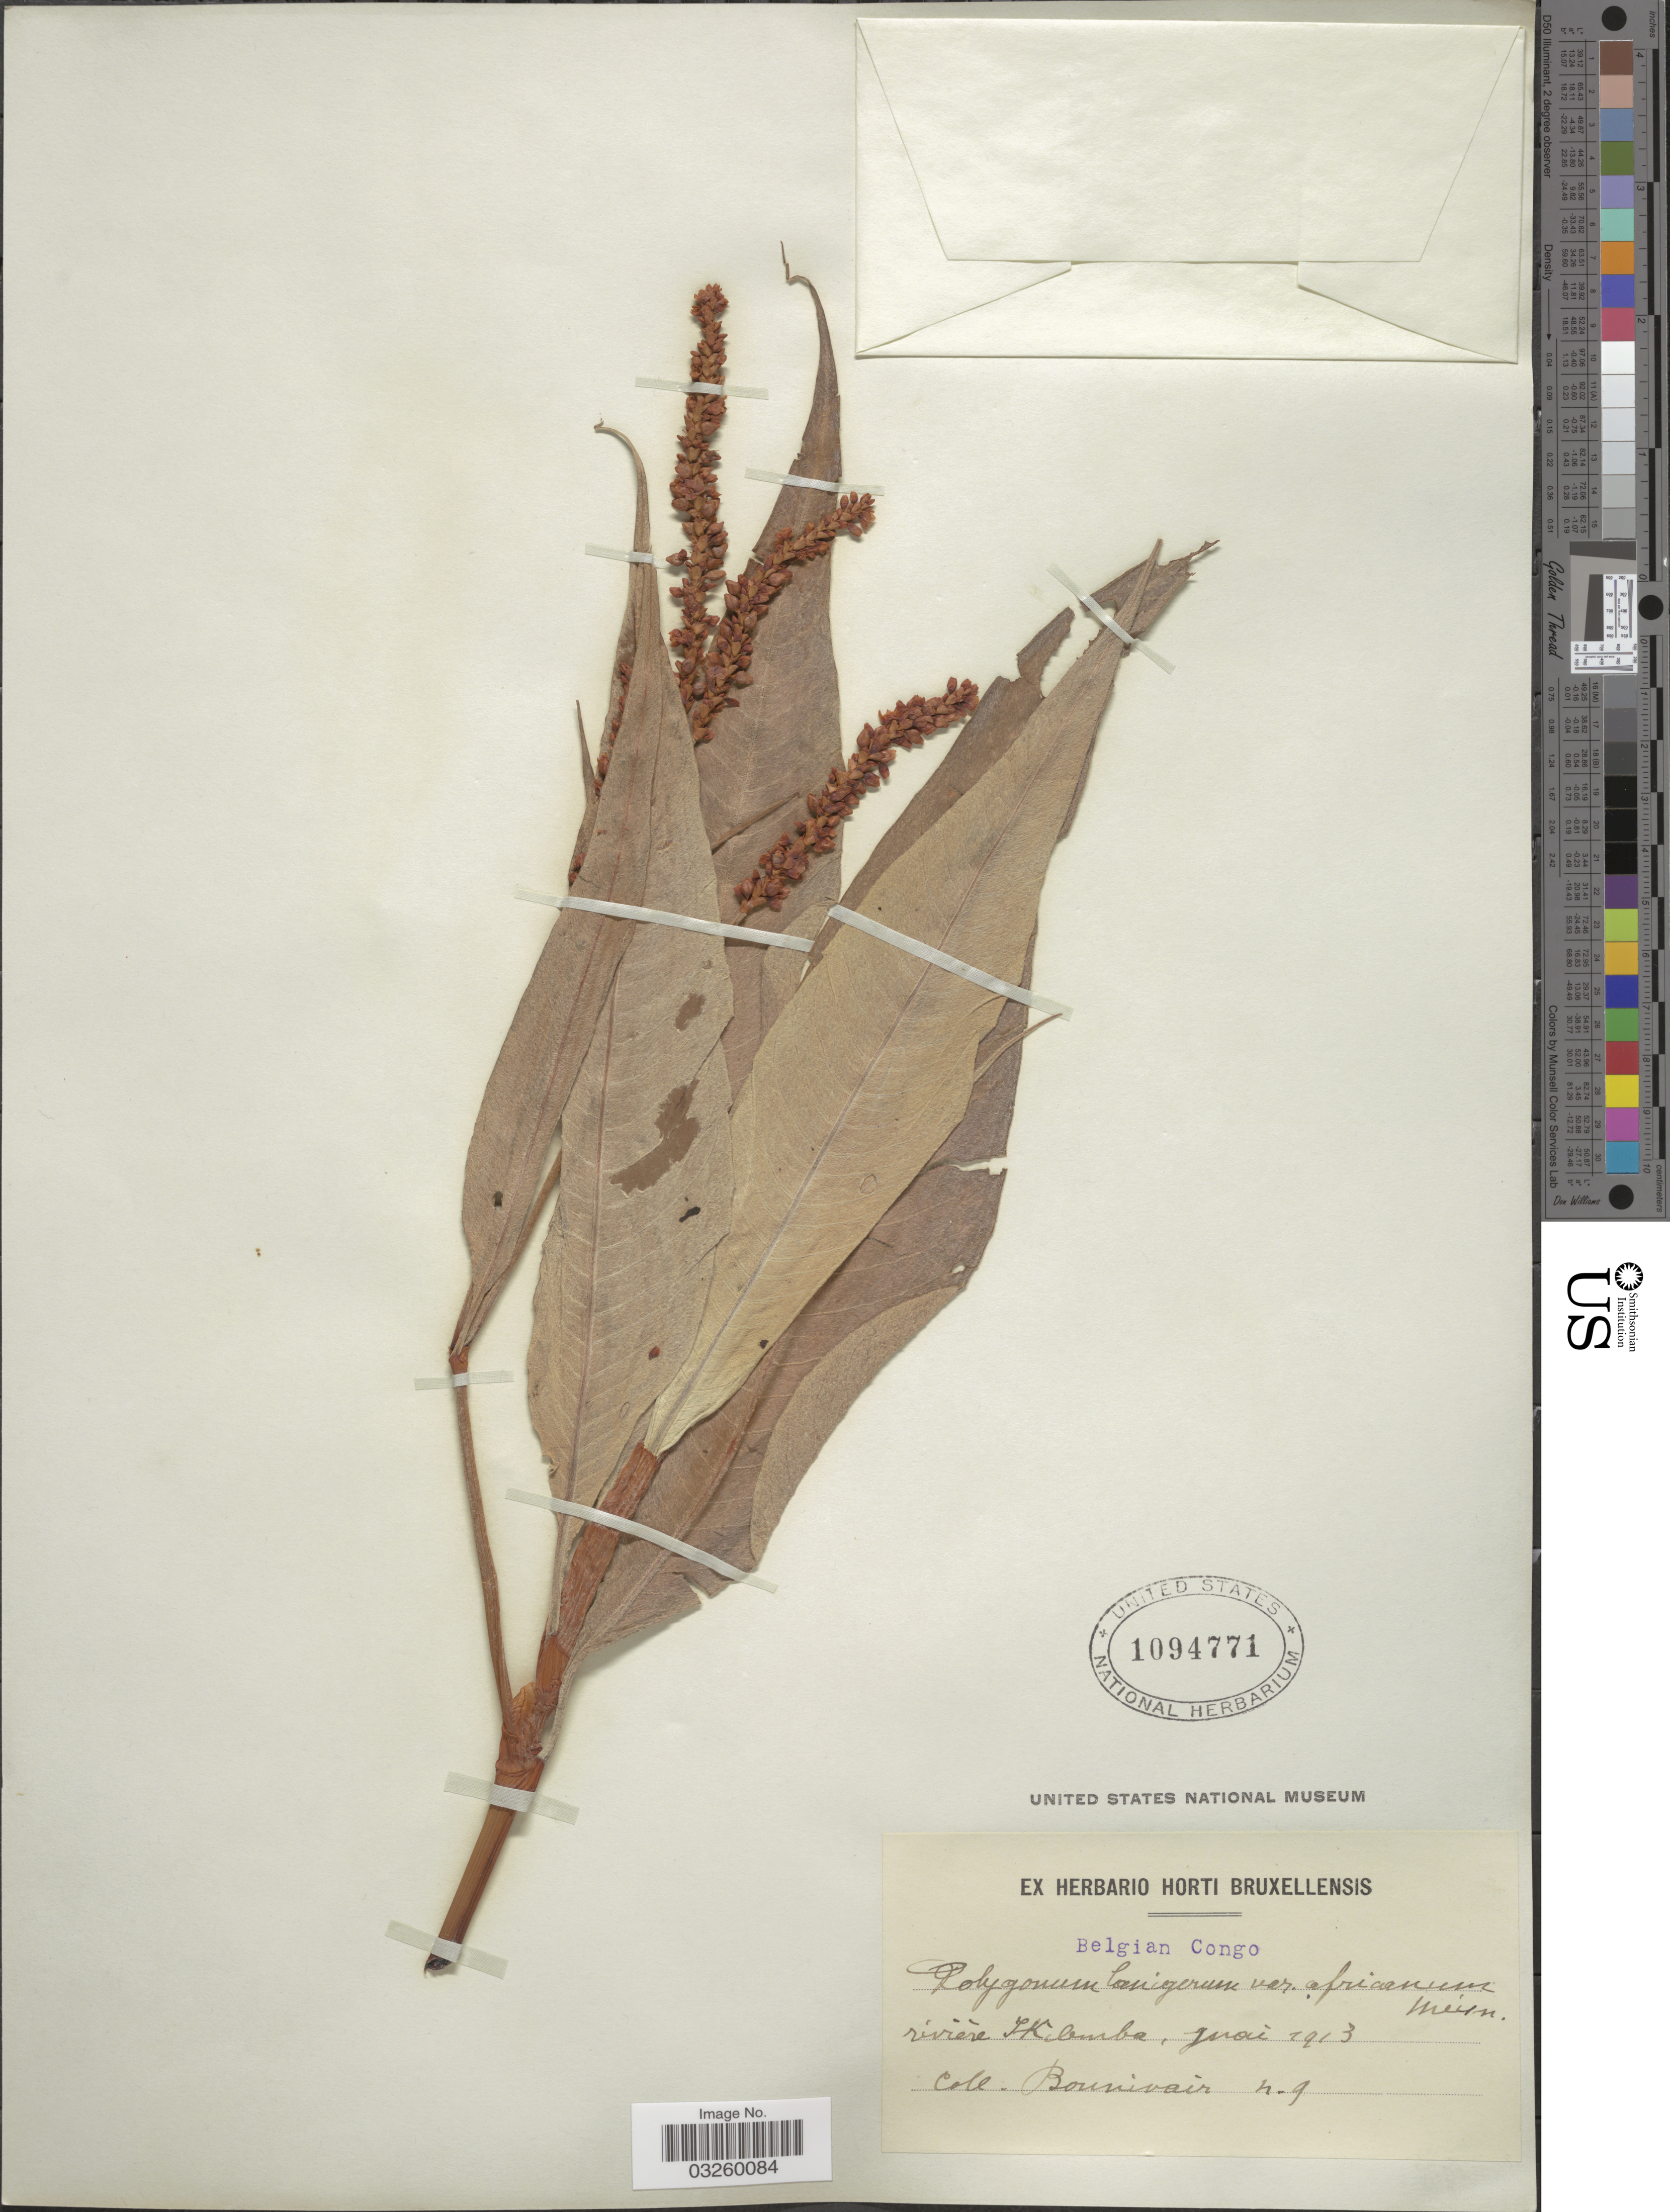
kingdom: Plantae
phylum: Tracheophyta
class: Magnoliopsida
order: Caryophyllales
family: Polygonaceae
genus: Polygonum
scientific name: Polygonum lanigerum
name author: R. Br.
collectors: Bonnivair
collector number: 9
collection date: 1913-07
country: Congo, Democratic Republic of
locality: Belgian Congo. Rivierè Ikambe.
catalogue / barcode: US 1094771